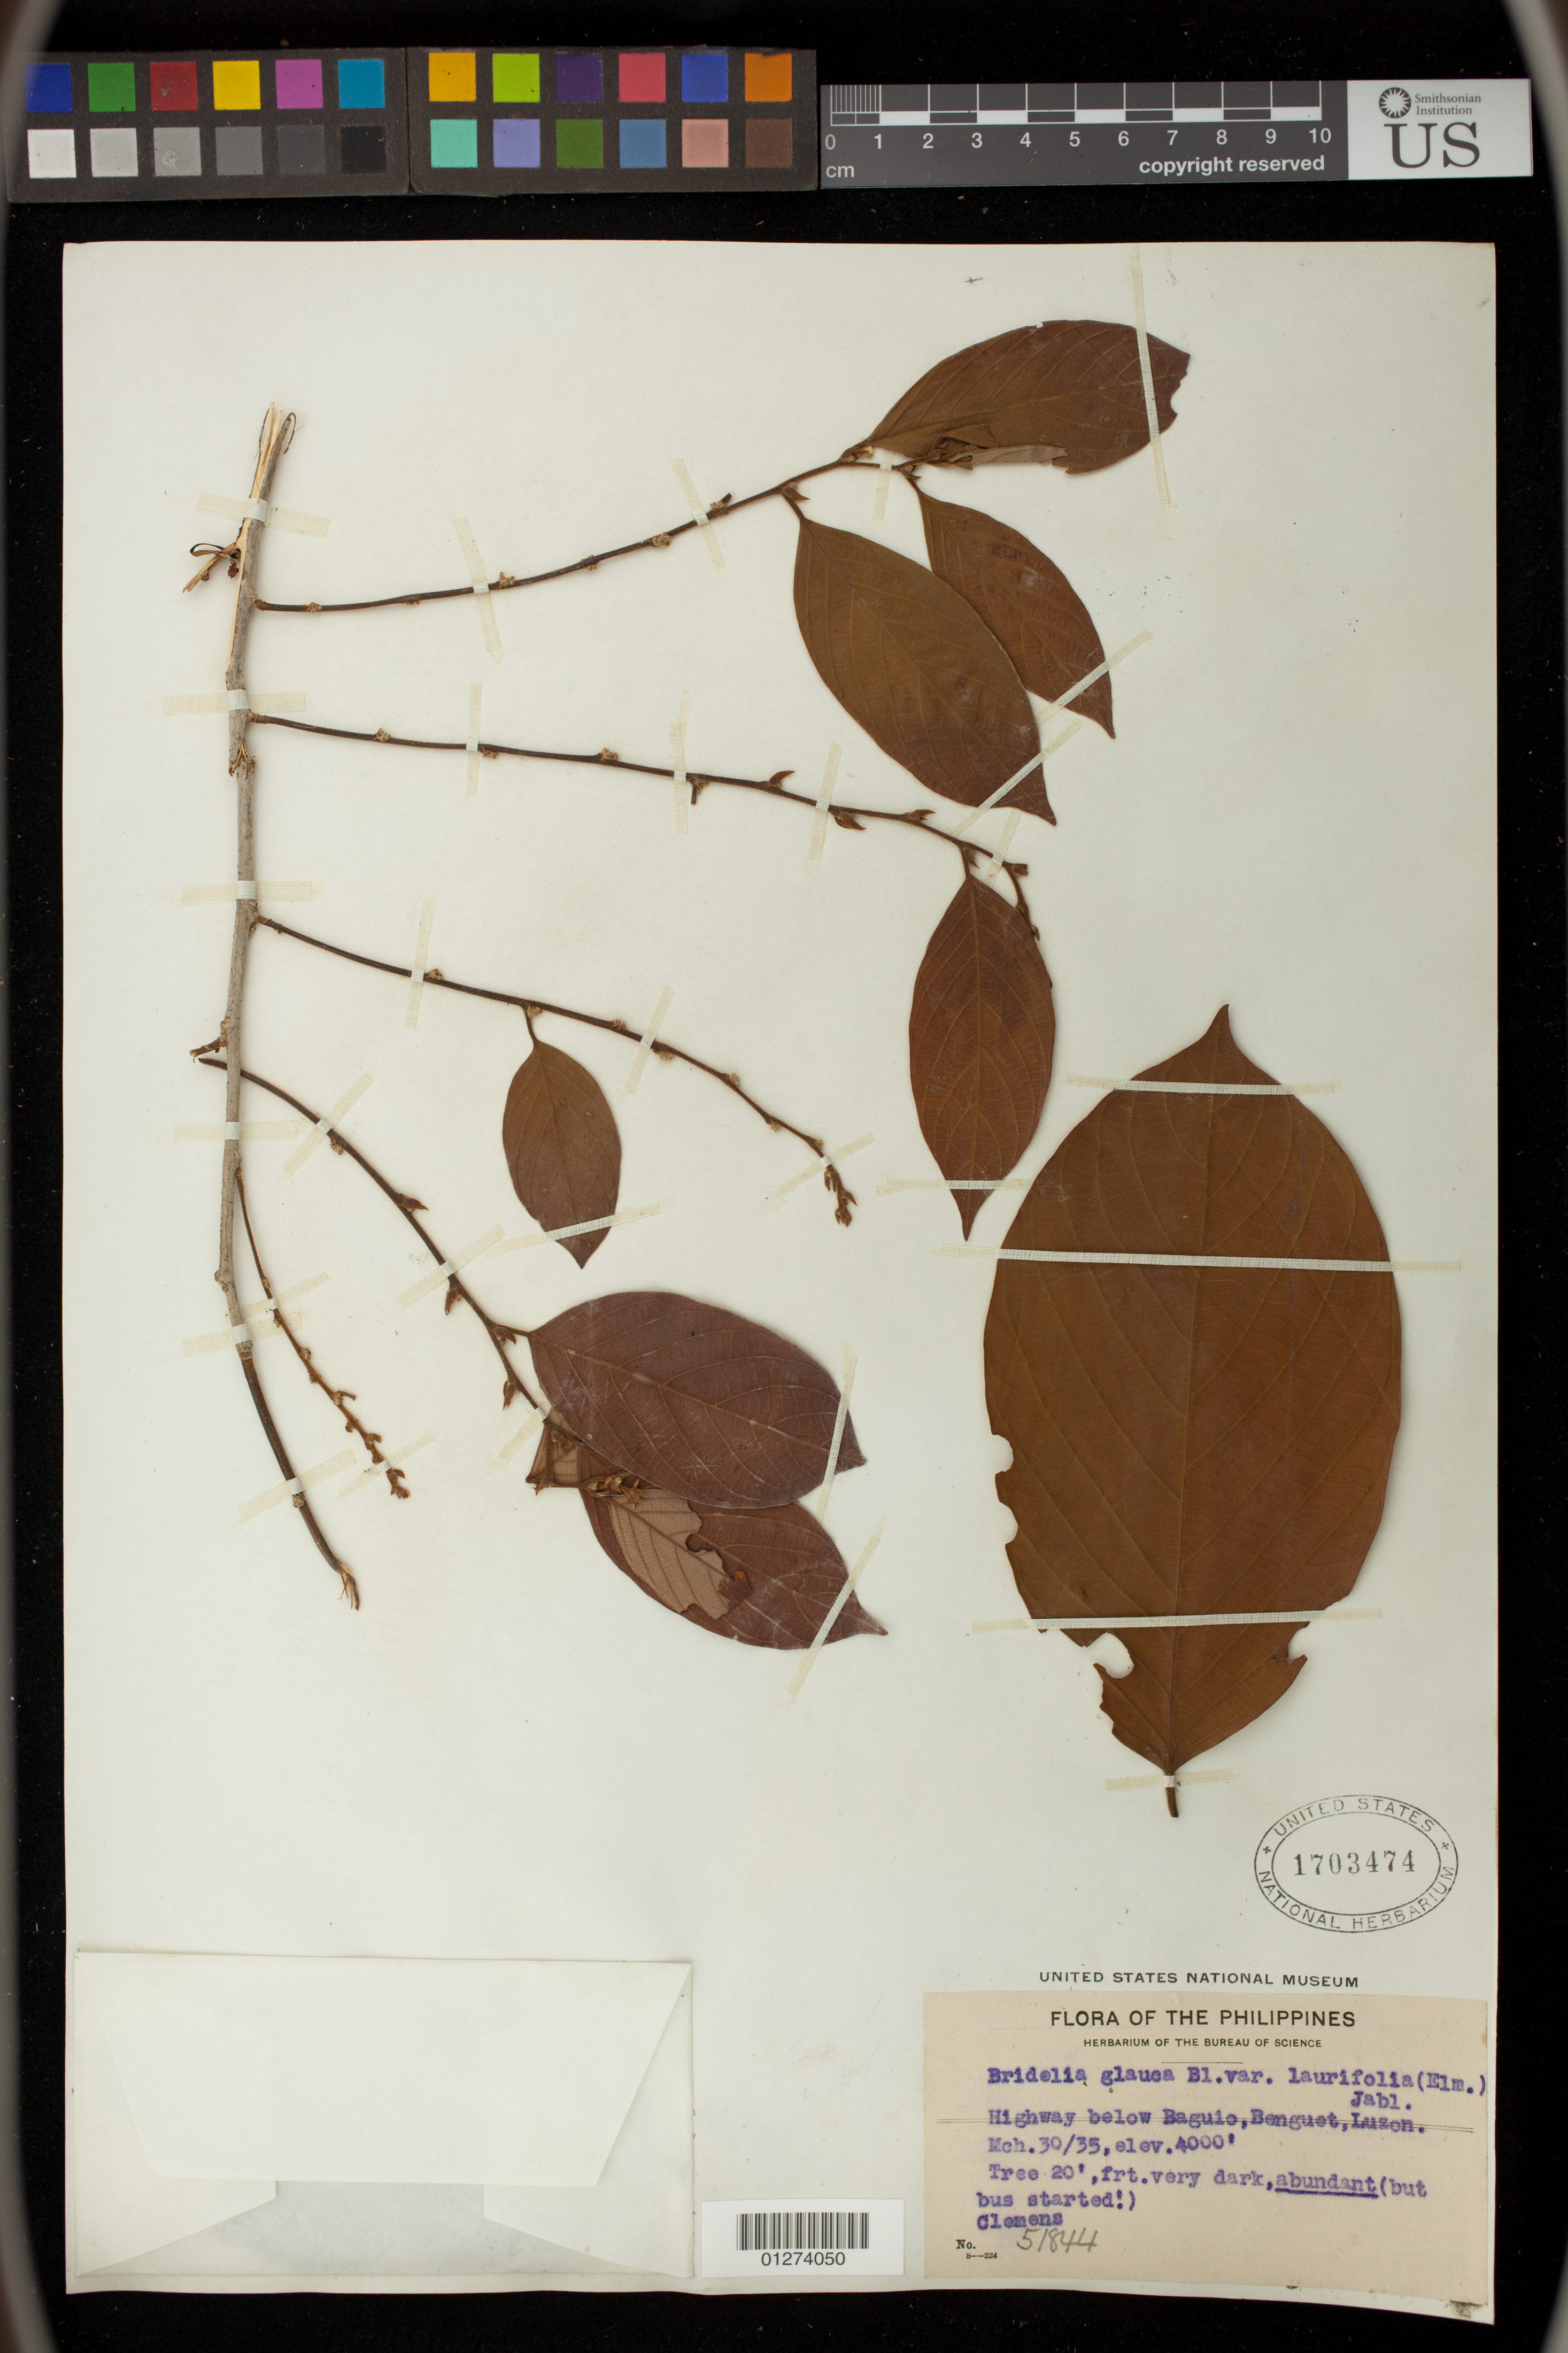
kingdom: Plantae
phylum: Tracheophyta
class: Magnoliopsida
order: Malpighiales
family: Phyllanthaceae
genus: Bridelia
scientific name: Bridelia glauca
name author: Blume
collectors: -. Clemens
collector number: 51844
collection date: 1935-03-30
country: Philippines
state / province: Cordillera (Administrative Region)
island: Luzon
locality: Highway below Baguio, Benguet, Luzon.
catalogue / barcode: US 1703474